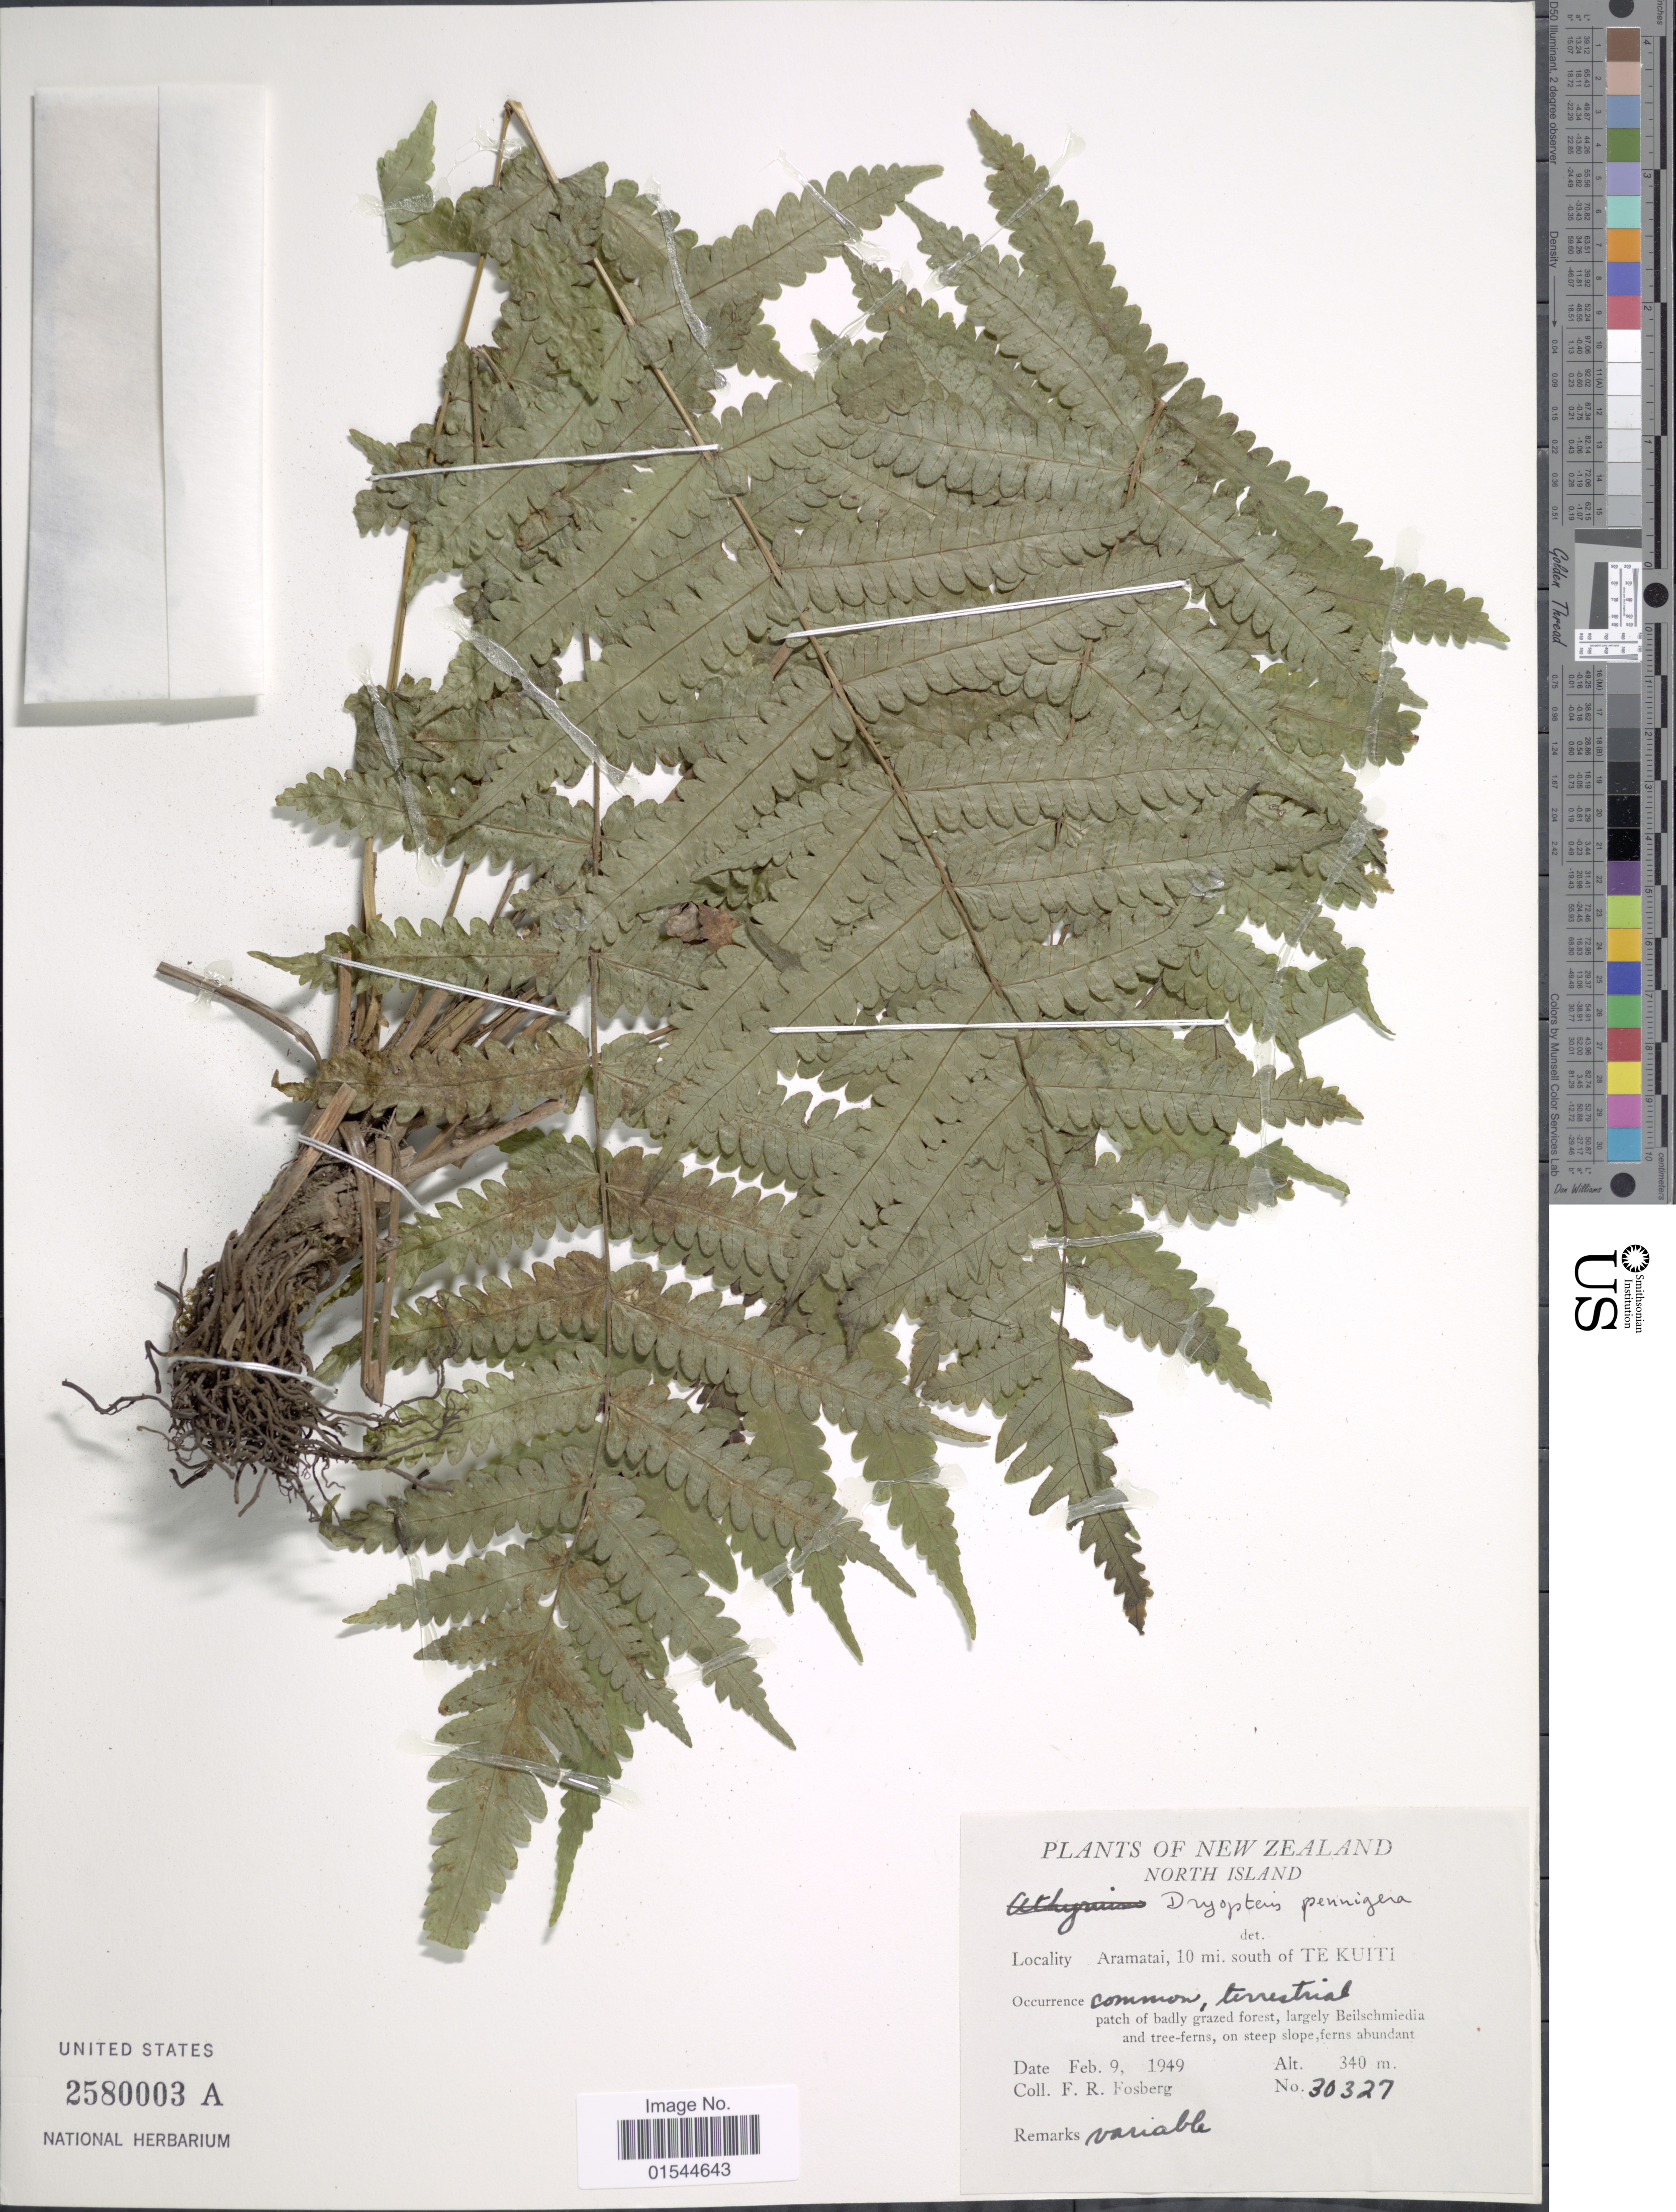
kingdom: Plantae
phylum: Tracheophyta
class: Polypodiopsida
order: Polypodiales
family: Thelypteridaceae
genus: Pneumatopteris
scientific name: Pneumatopteris pennigera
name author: (G. Forst.) Holttum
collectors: F. R. Fosberg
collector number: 30327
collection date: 1949-02-09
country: New Zealand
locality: North Island, Aramatai, 10 mi. south of Te Kuiti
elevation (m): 340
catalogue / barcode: US 2580003A